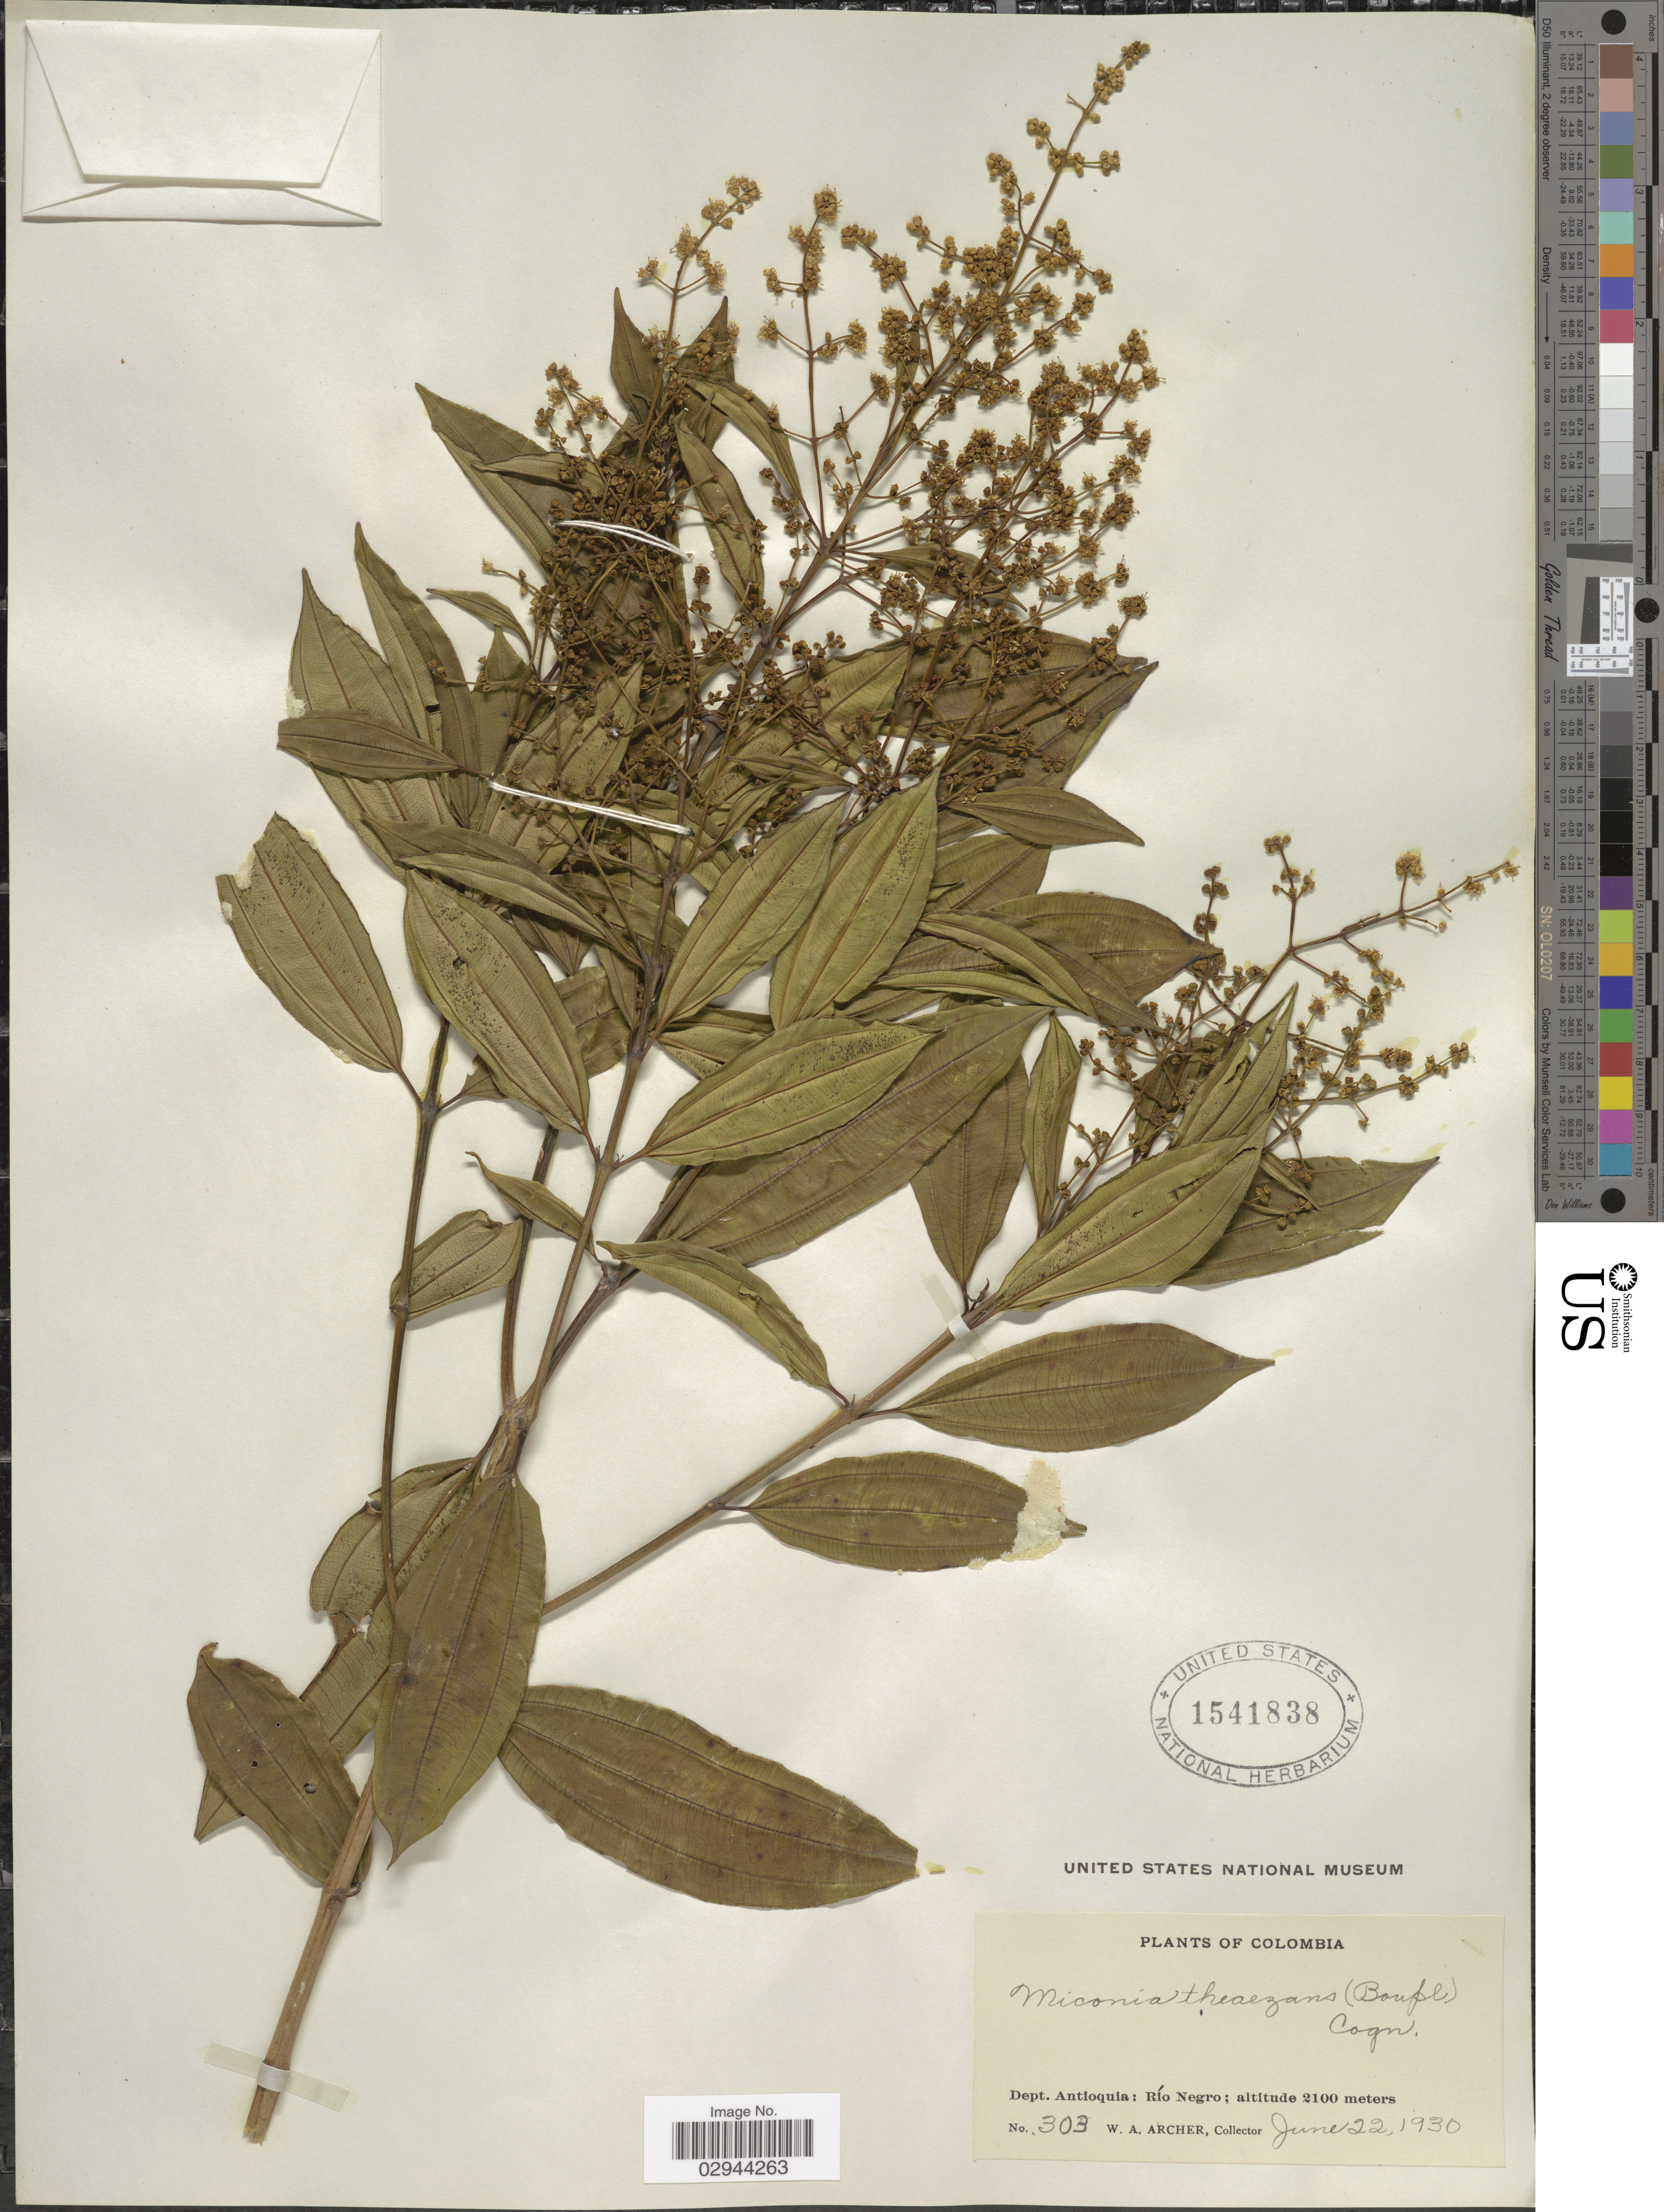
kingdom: Plantae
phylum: Tracheophyta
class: Magnoliopsida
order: Myrtales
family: Melastomataceae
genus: Miconia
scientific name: Miconia theizans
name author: (Bonpl.) Cogn.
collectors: W. Archer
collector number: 303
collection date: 1930-06-22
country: Colombia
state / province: Antioquia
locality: Dept. Antioquia, Río Negro.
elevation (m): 2100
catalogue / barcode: US 1541838